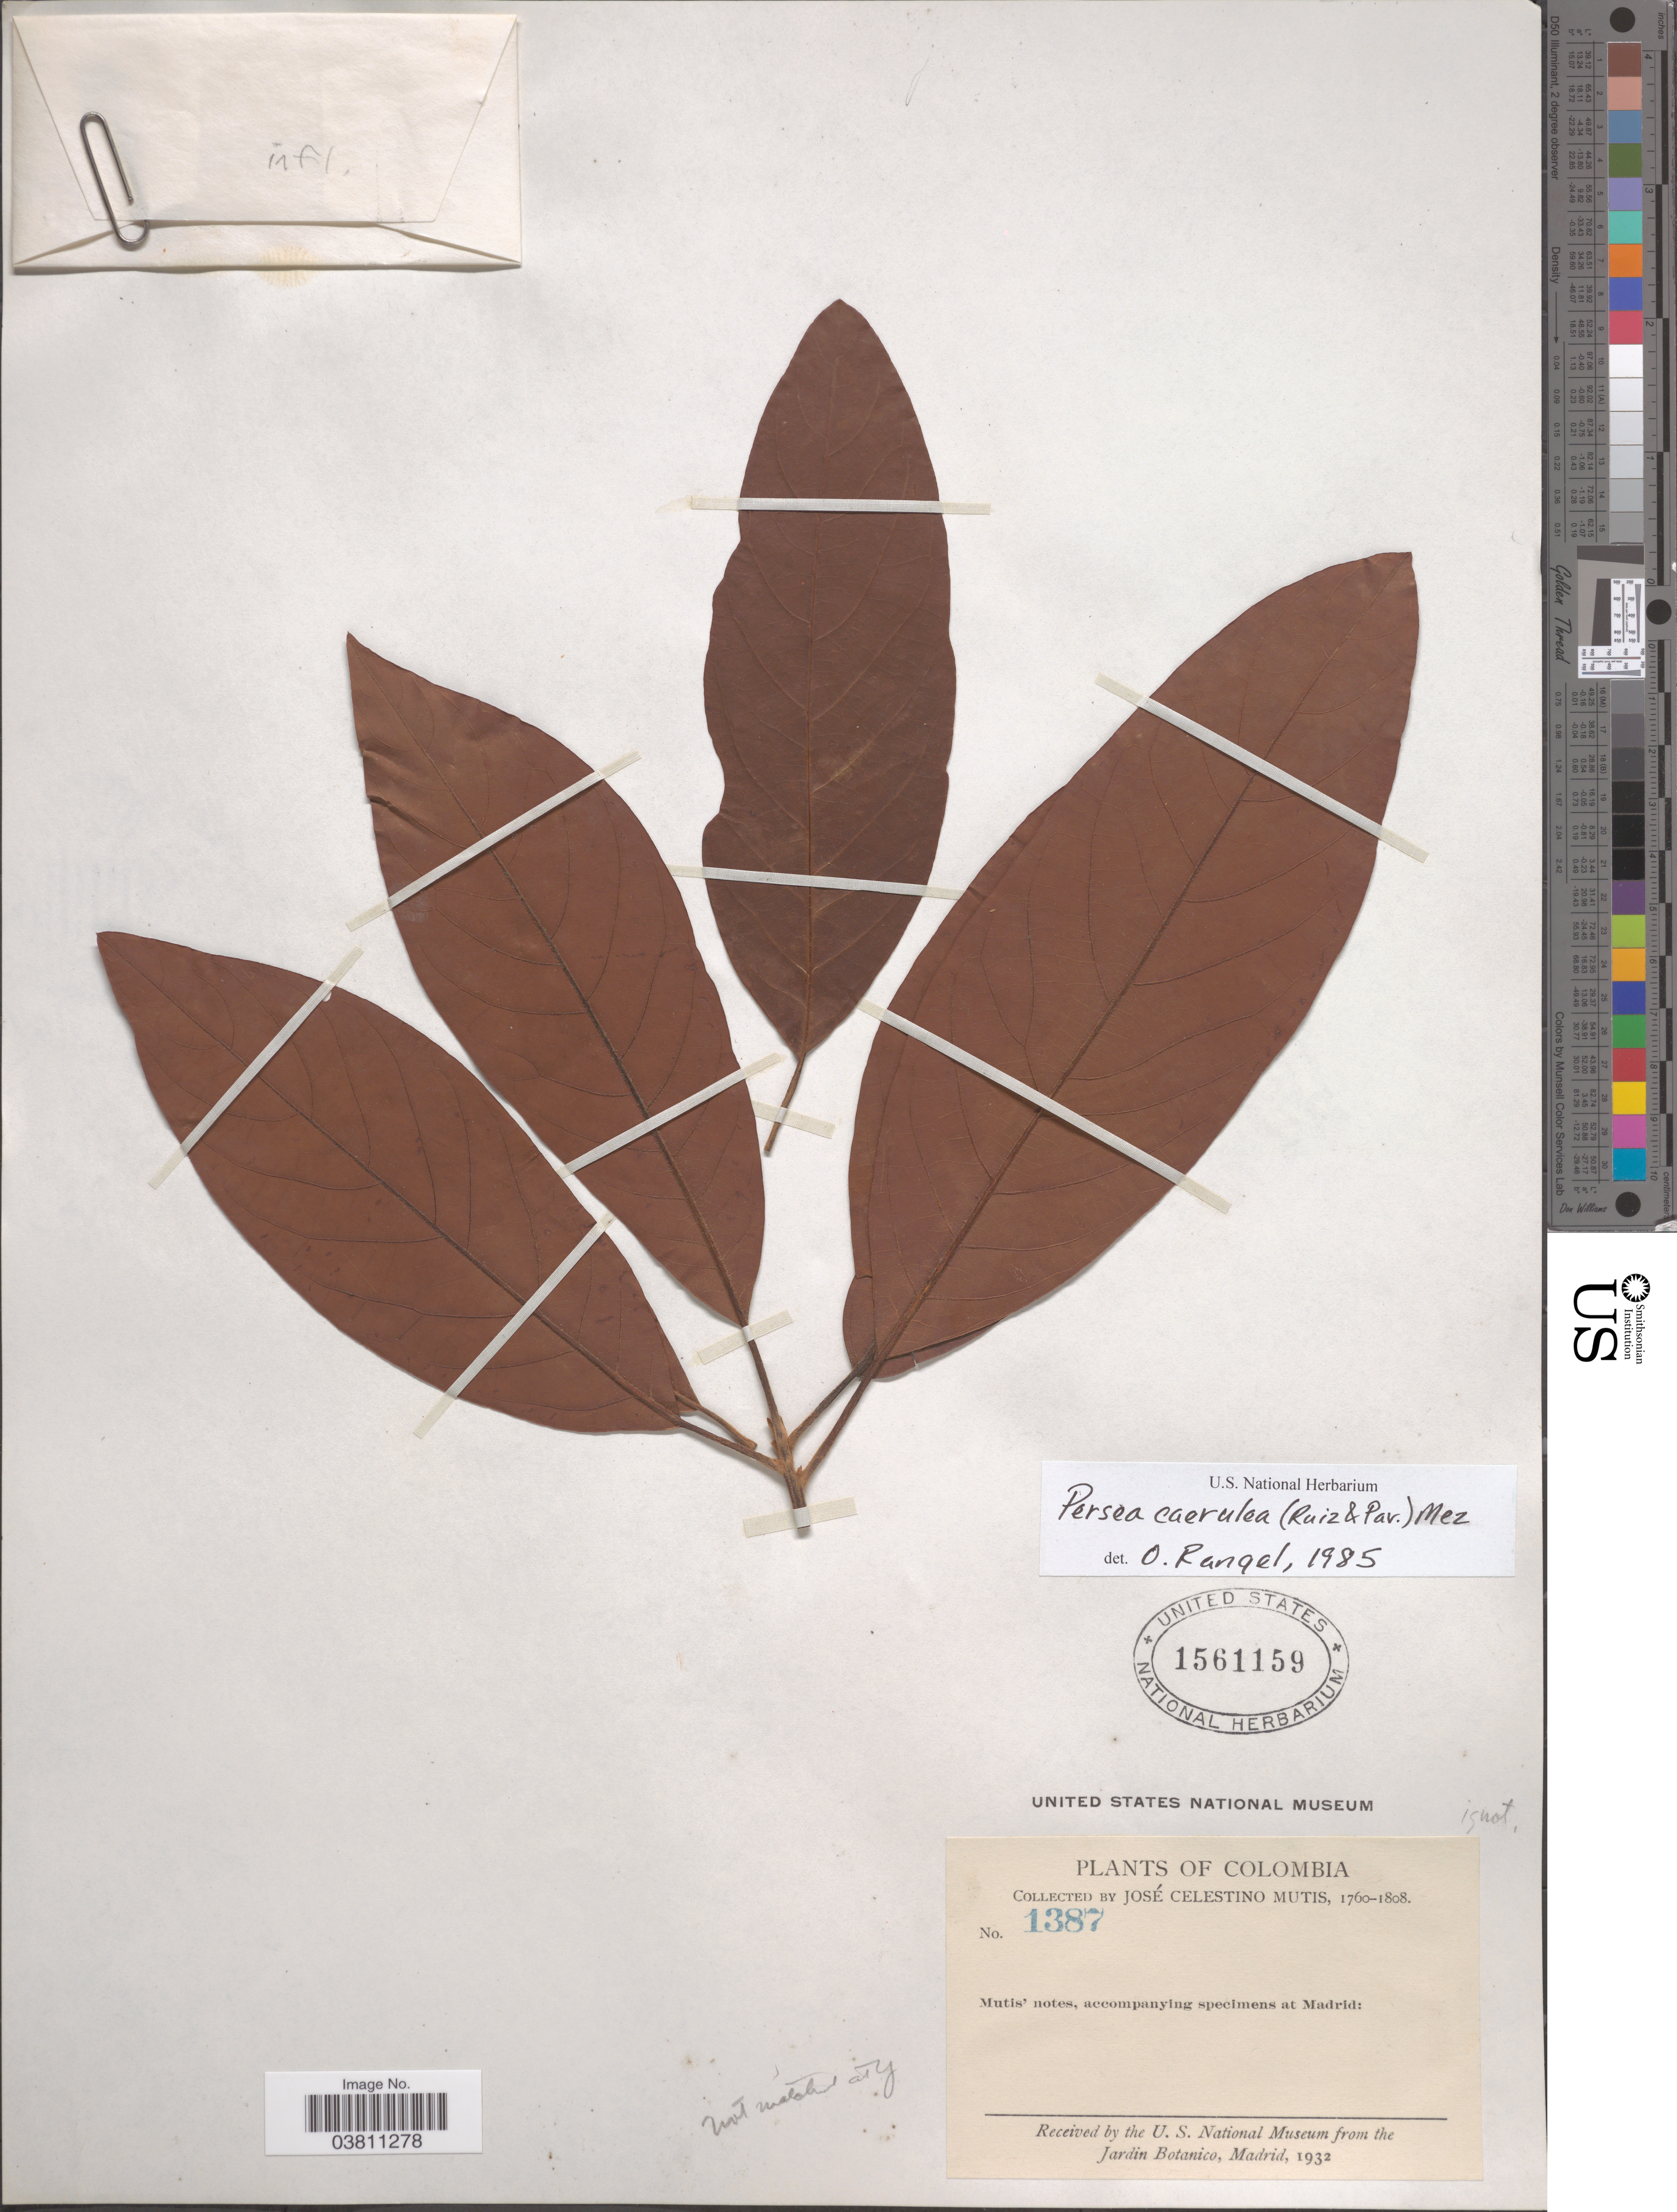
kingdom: Plantae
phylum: Tracheophyta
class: Magnoliopsida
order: Laurales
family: Lauraceae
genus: Persea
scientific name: Persea caerulea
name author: (Ruiz & Pav.) Mez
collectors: J. C. B. Mutis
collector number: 1387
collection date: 1760/1808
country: Colombia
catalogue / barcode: US 1561159